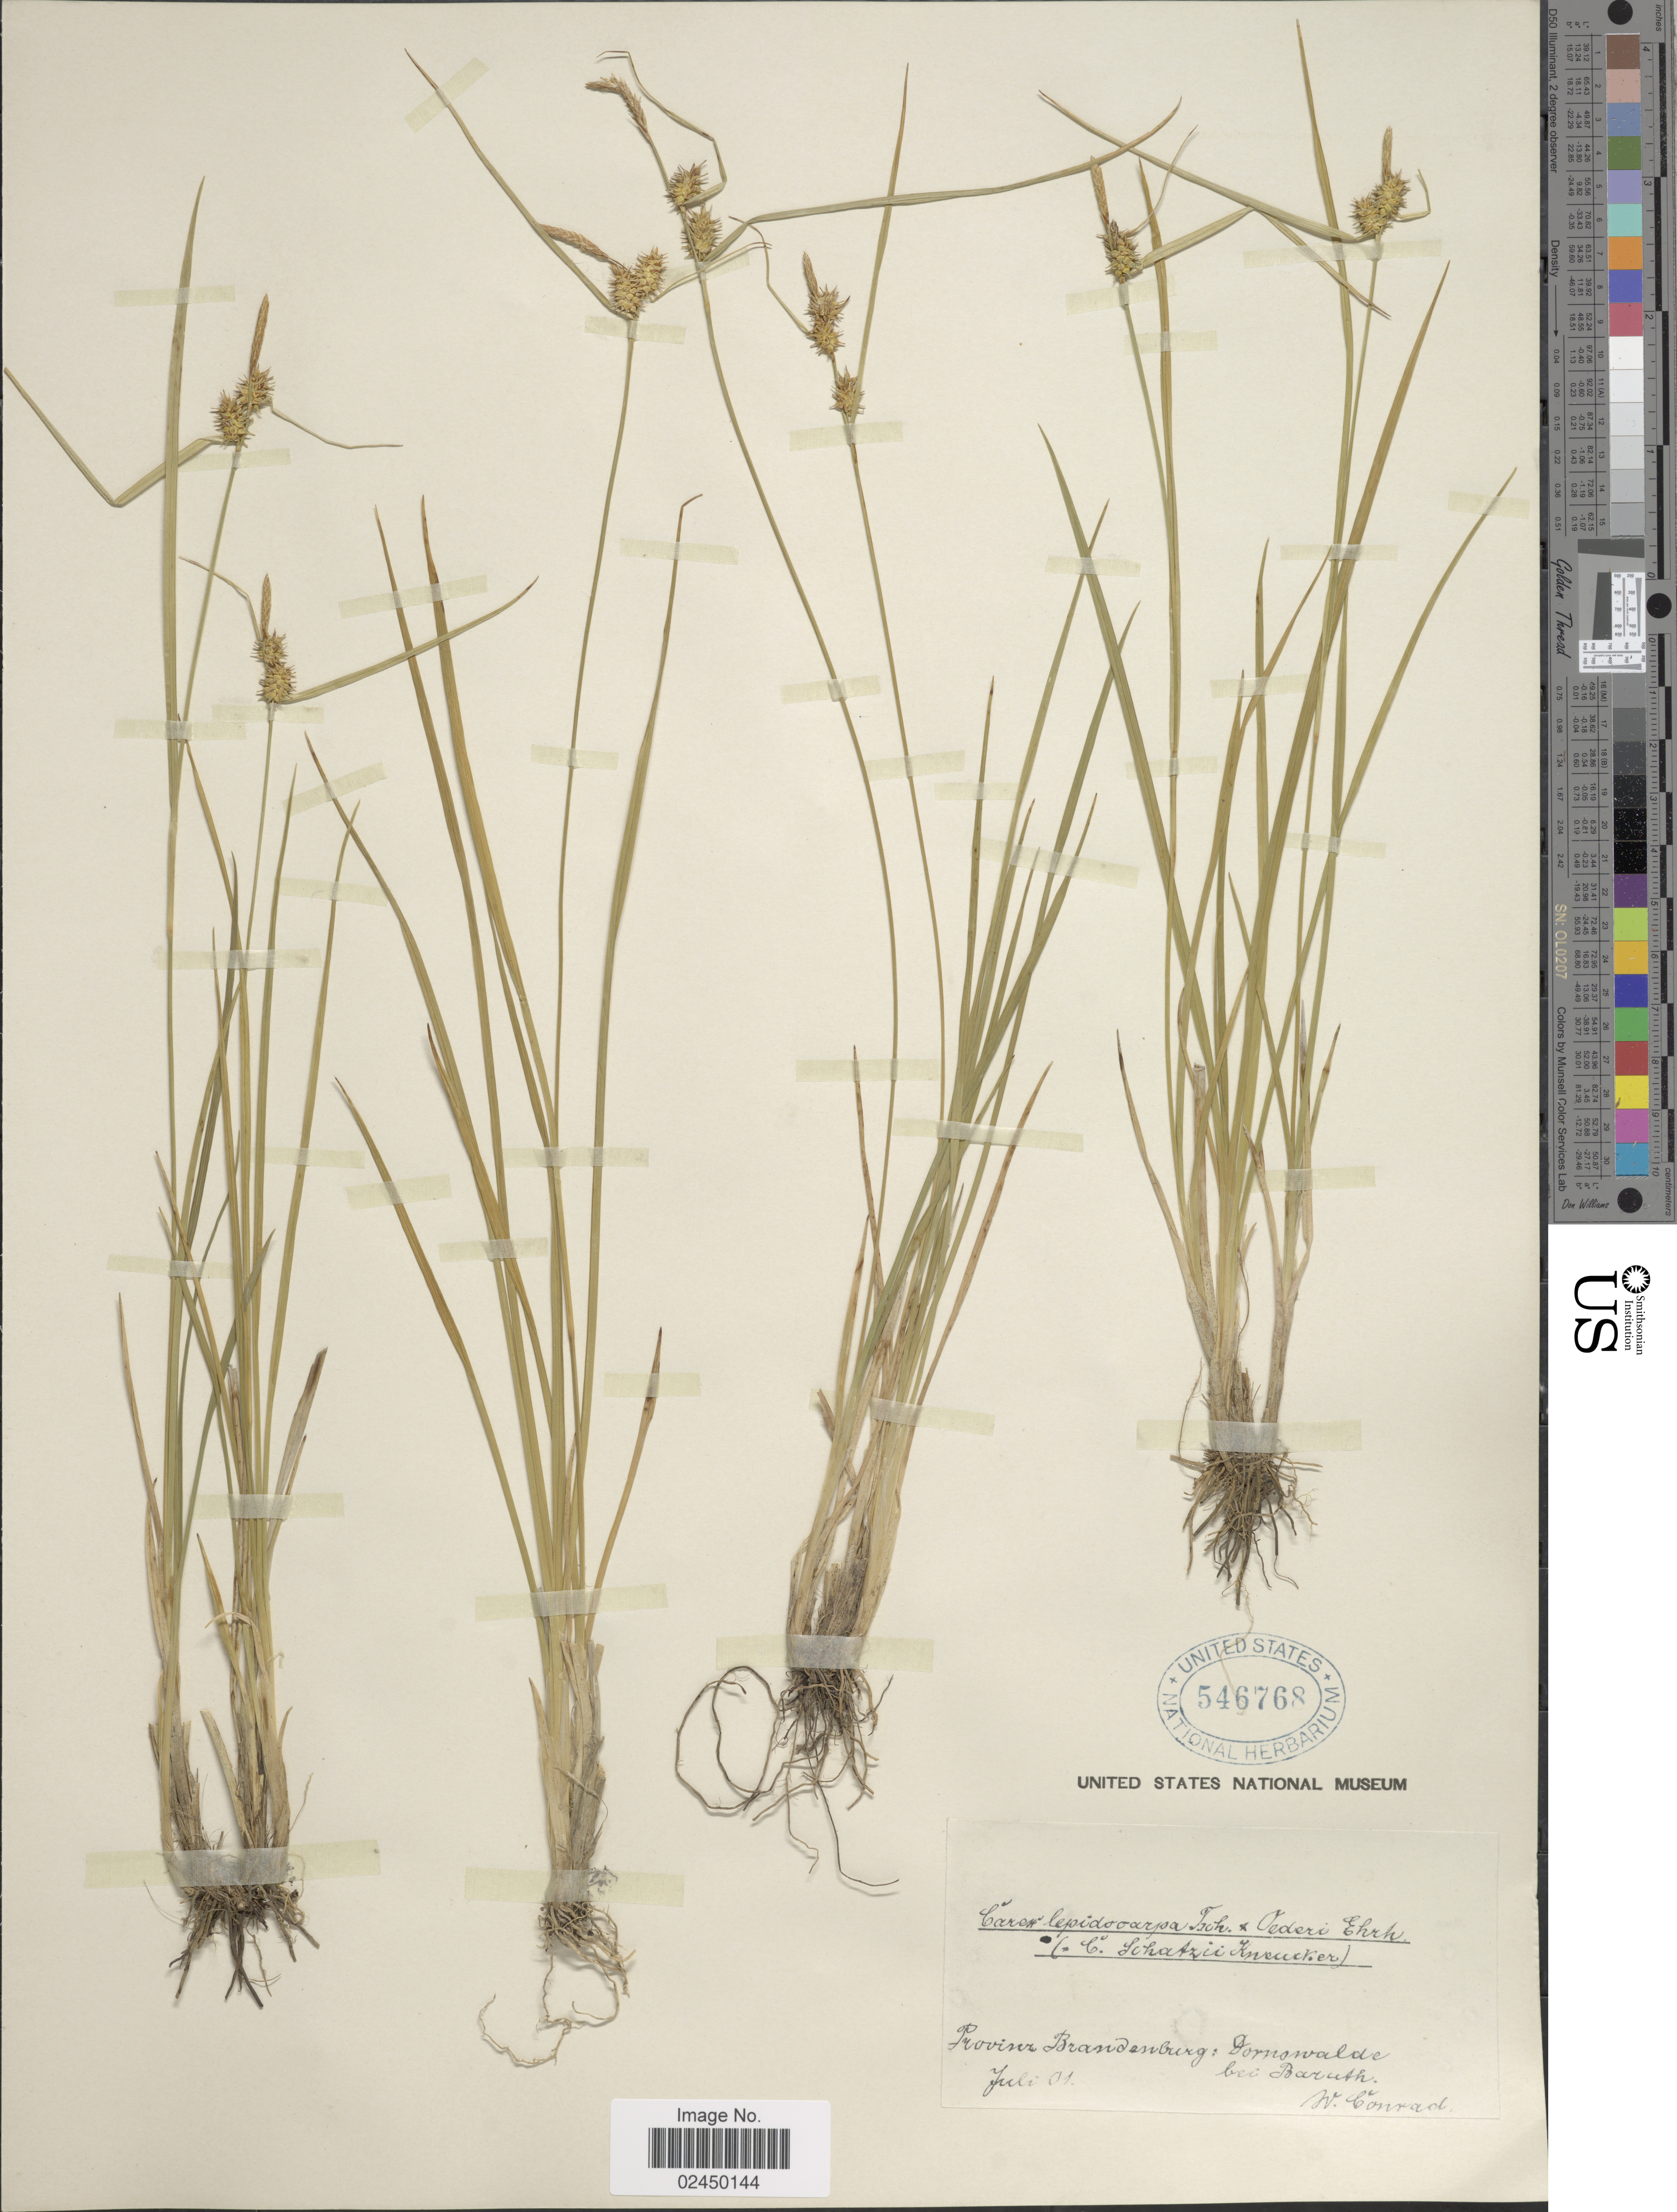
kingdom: Plantae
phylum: Tracheophyta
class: Liliopsida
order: Poales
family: Cyperaceae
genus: Carex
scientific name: Carex lepidocarpa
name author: Tausch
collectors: W. Conrad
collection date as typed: Transcribed d/m/y: /7/1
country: Germany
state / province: Brandenburg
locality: Dornswalde bei Baruth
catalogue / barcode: US 546768